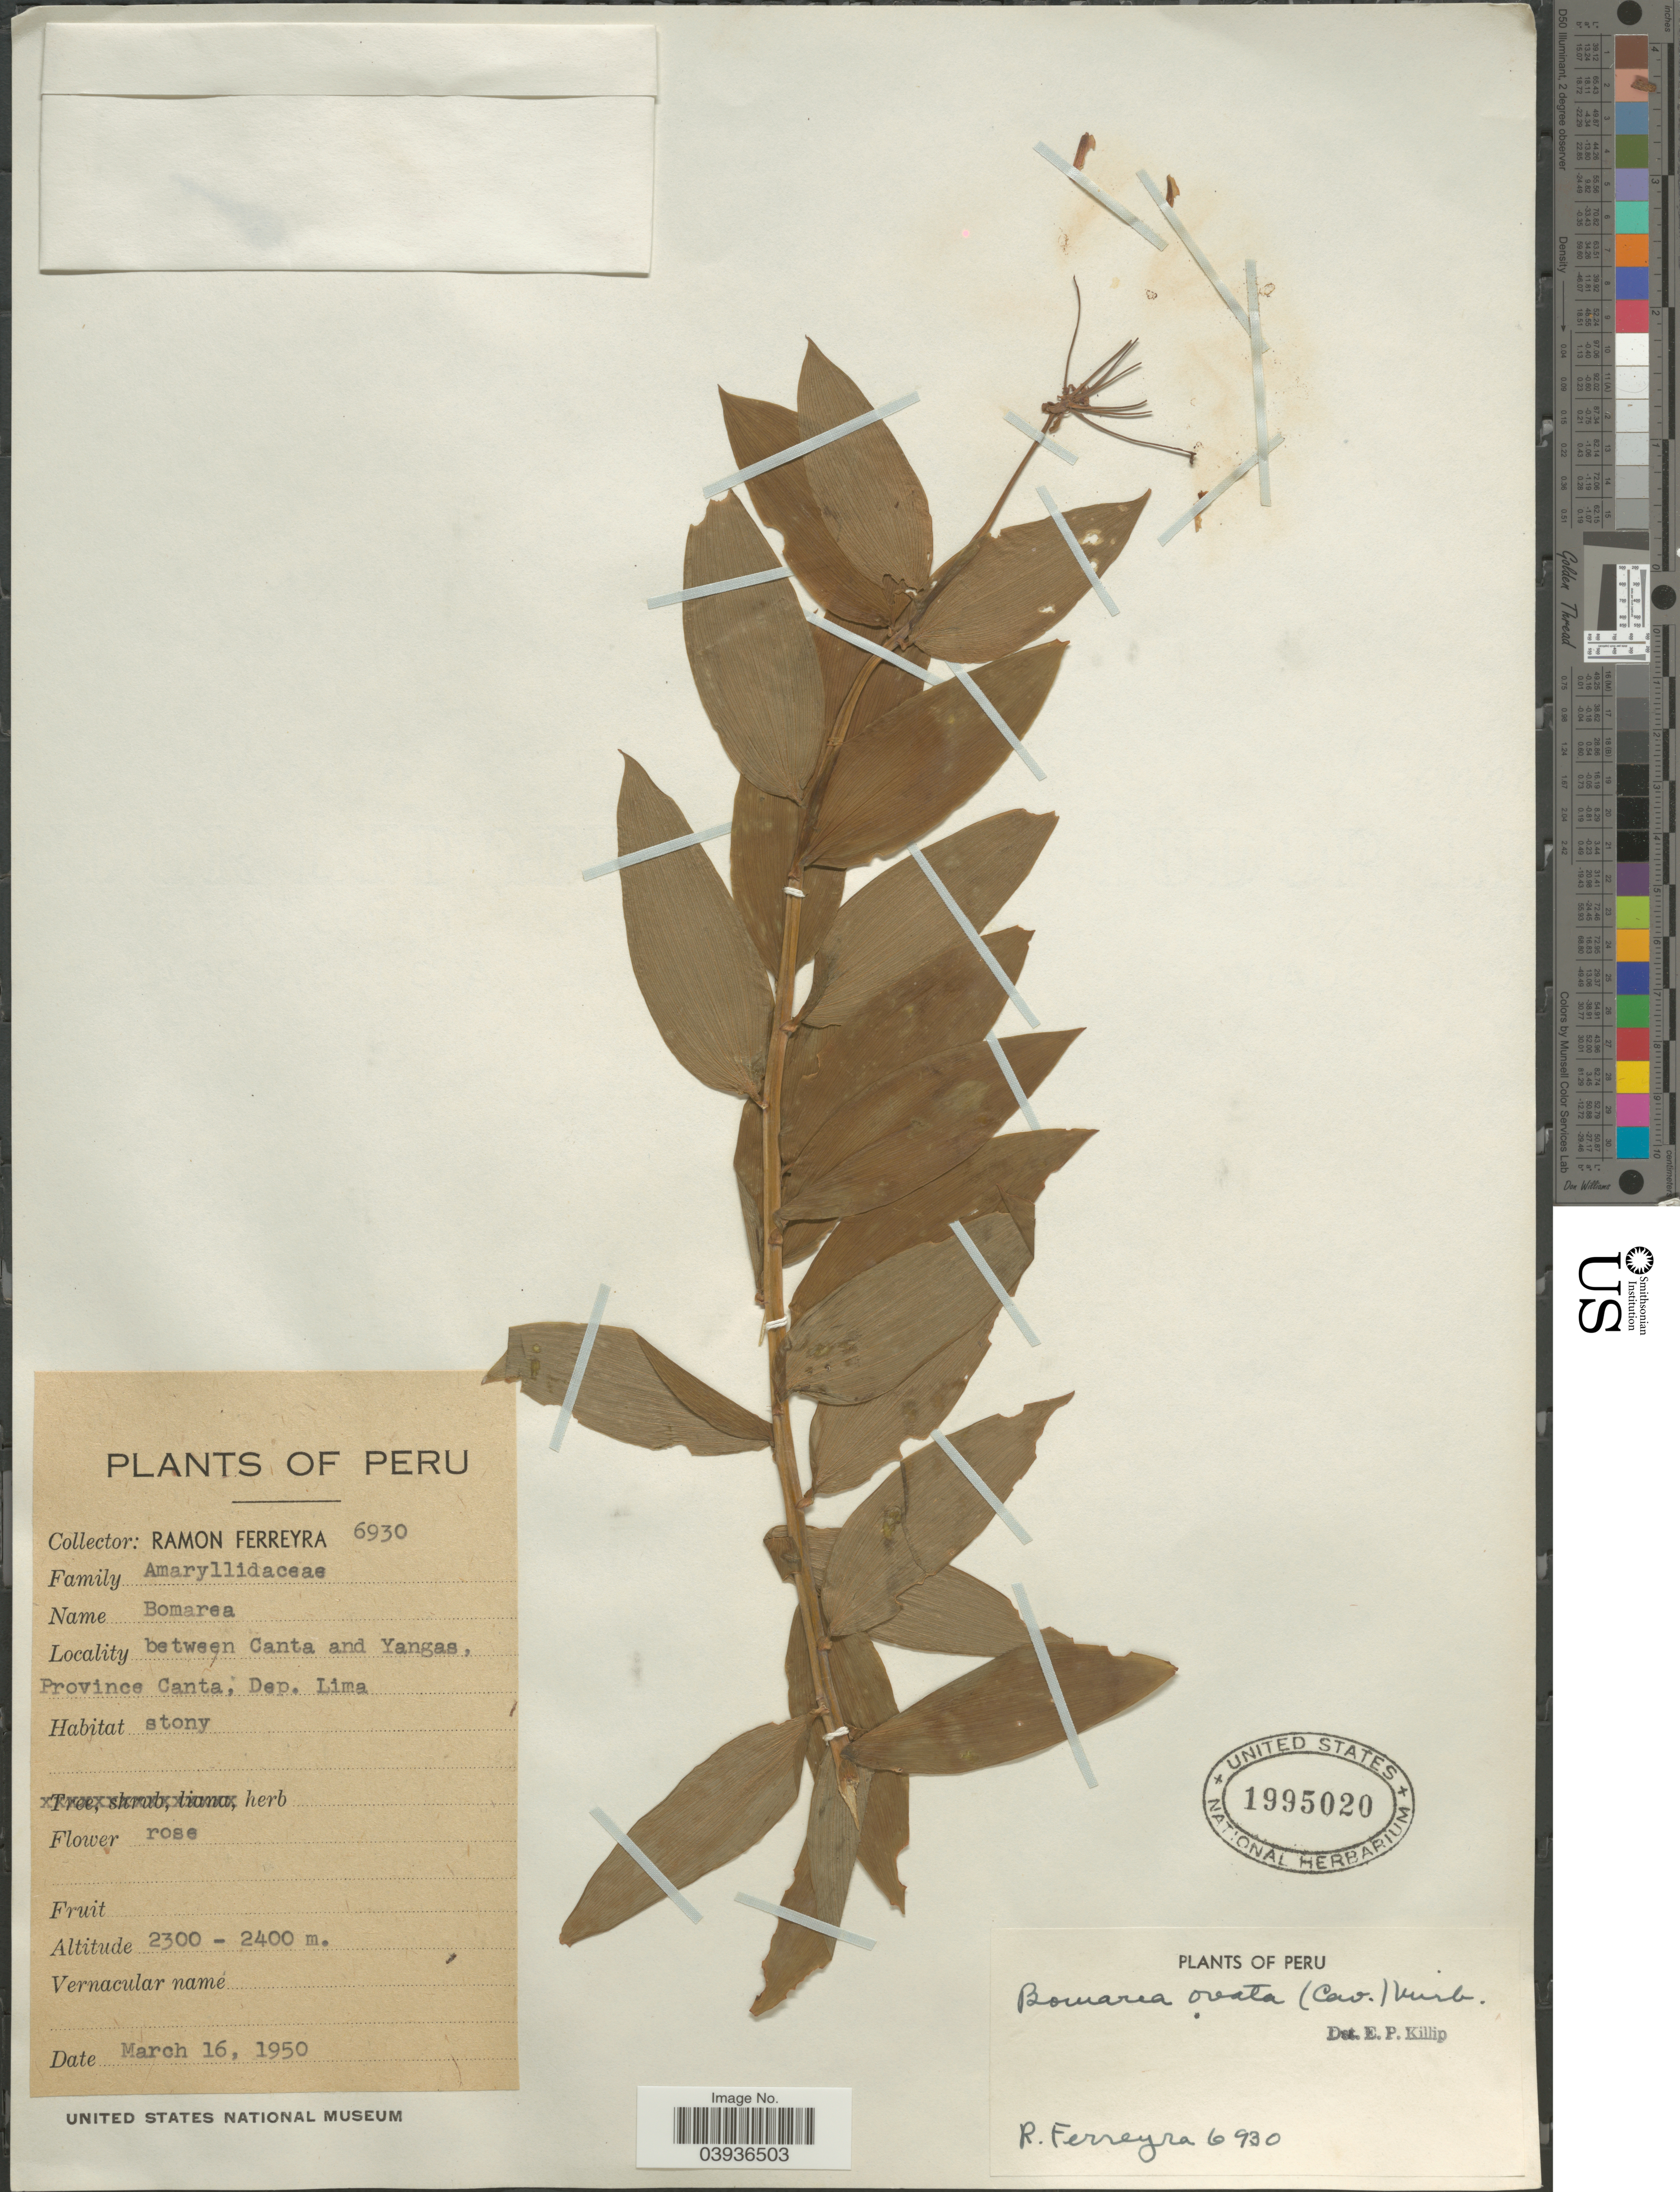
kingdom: Plantae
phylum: Tracheophyta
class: Liliopsida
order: Liliales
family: Alstroemeriaceae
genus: Bomarea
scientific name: Bomarea ovata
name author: (Cav.) Mirb.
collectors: R. A. Ferreyra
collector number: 6930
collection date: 1950-03-16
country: Peru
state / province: Lima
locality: Between Canta and Yangas, Province Canta, Dep. Lima.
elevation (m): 2300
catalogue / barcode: US 1995020